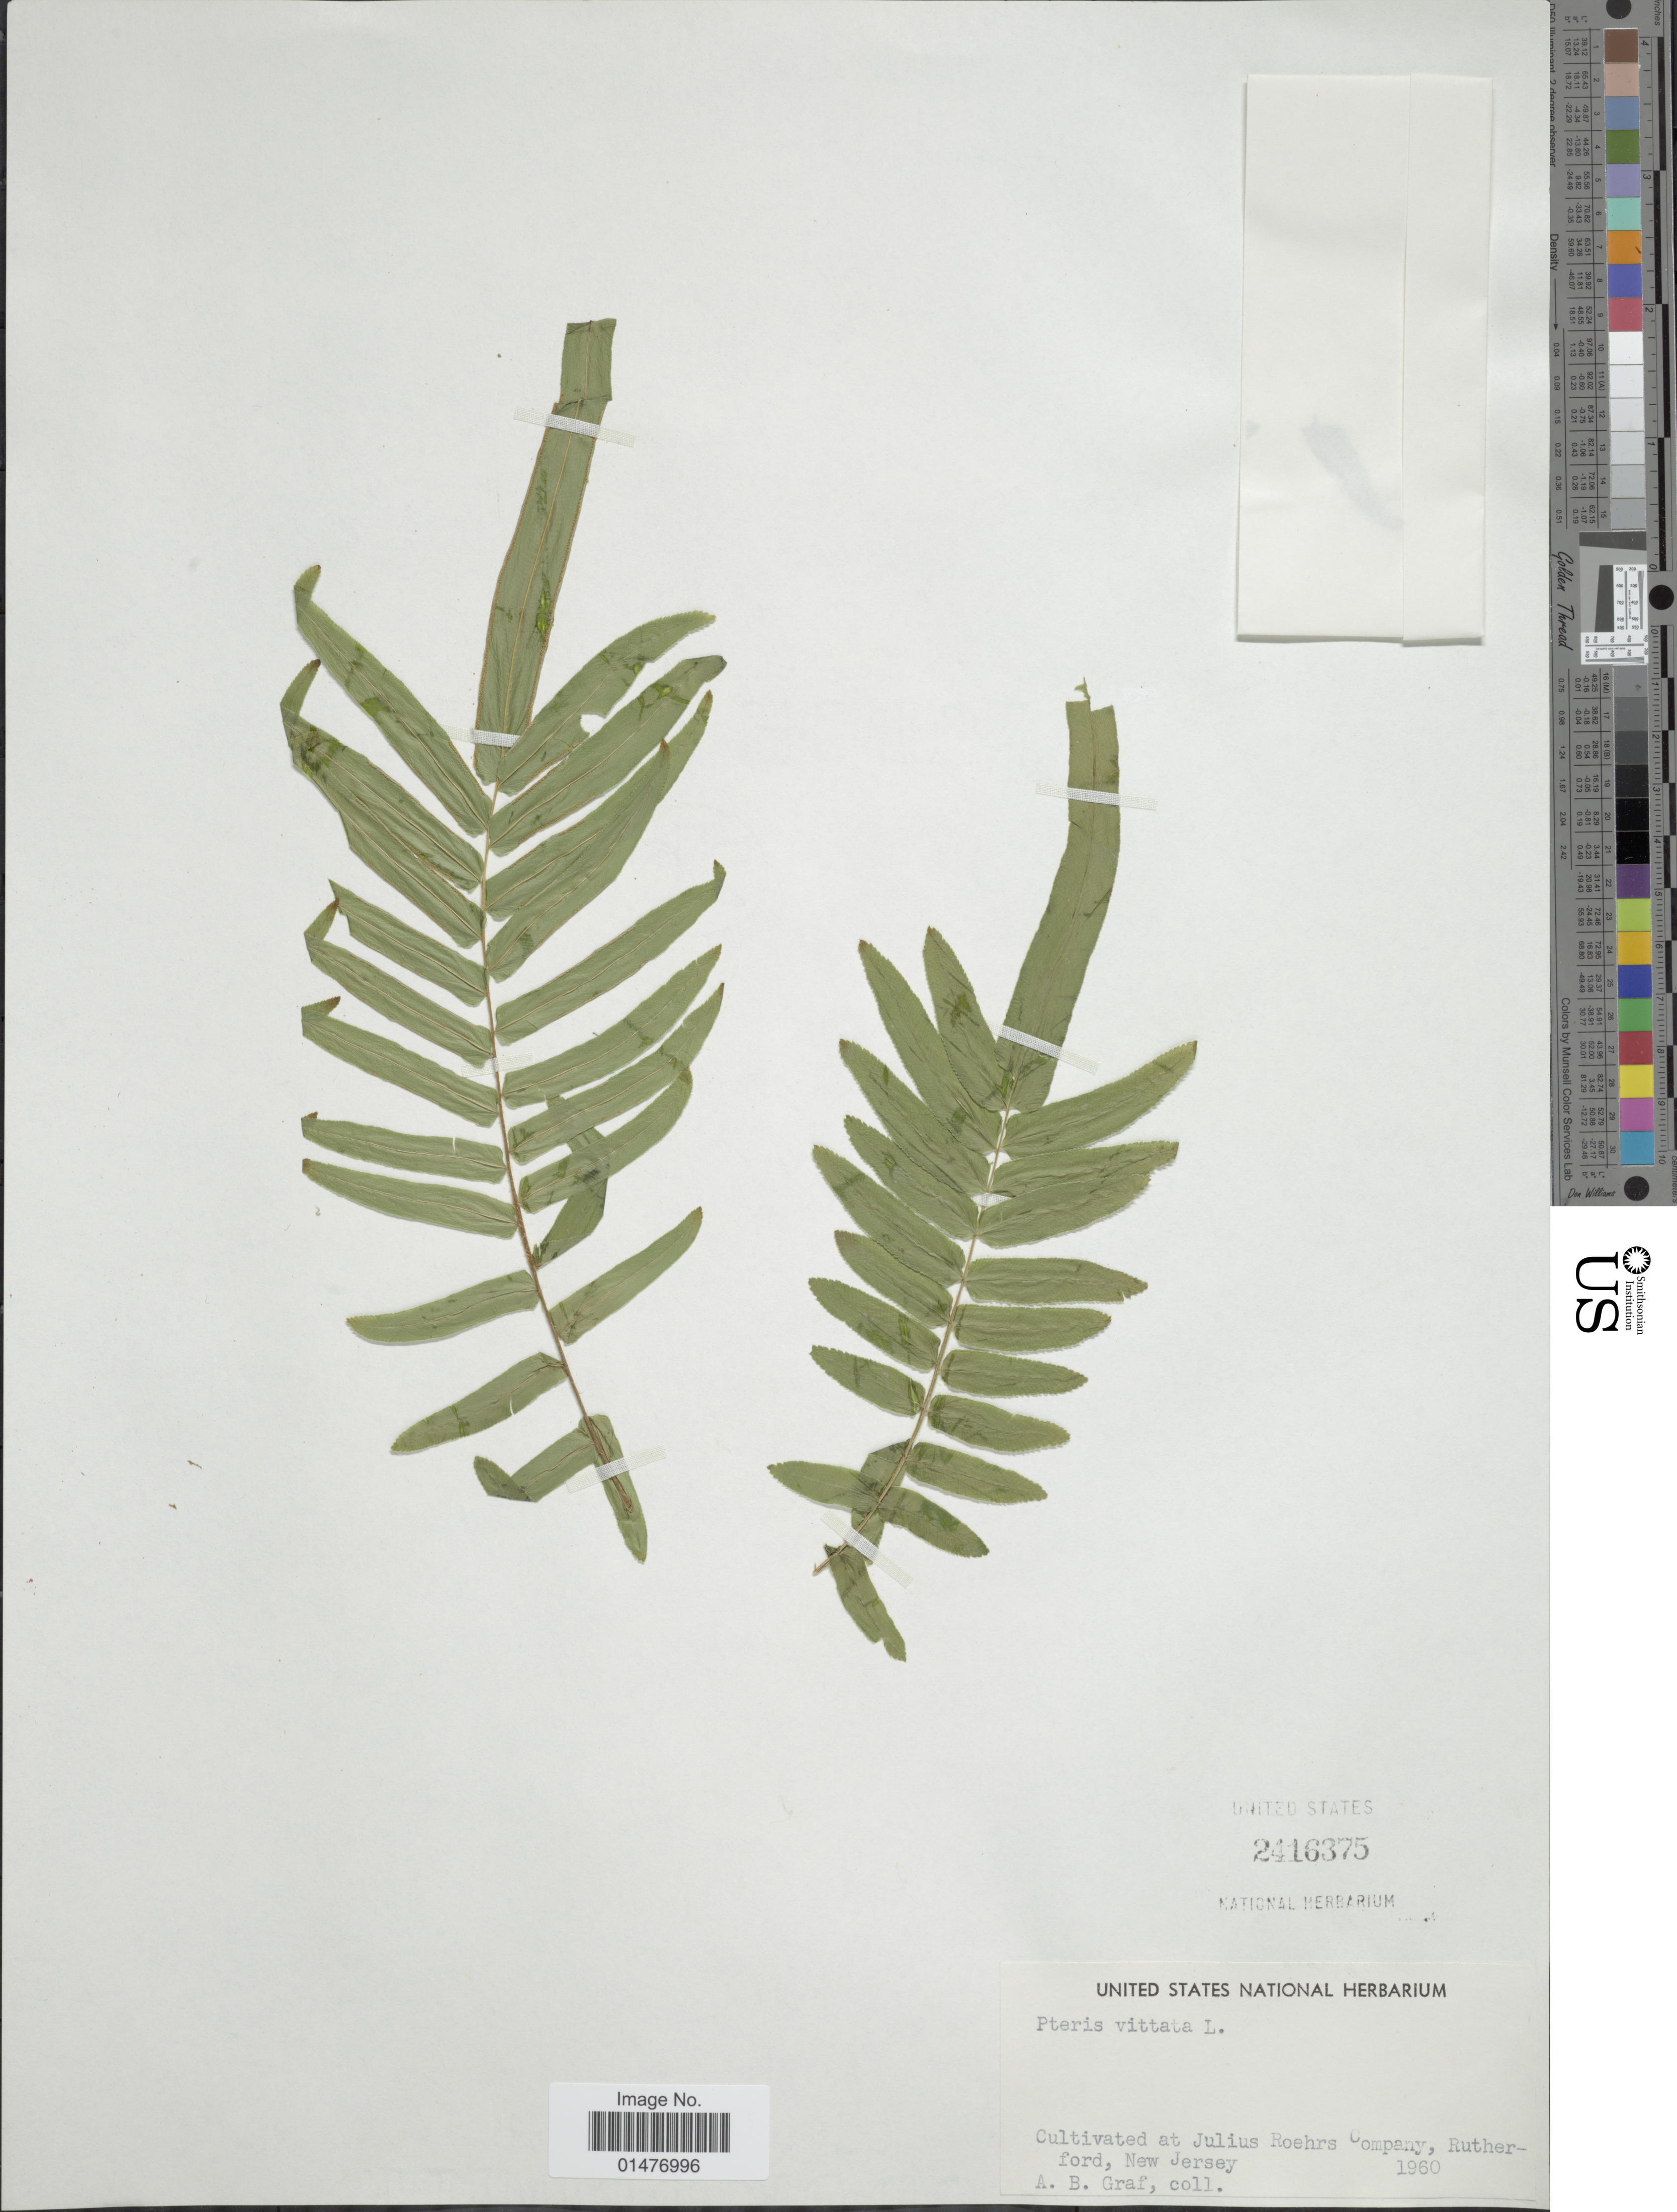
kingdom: Plantae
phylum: Tracheophyta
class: Polypodiopsida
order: Polypodiales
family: Pteridaceae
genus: Pteris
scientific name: Pteris vittata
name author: L.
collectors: A. Graf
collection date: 1960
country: United States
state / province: New Jersey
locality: At Julius roehrs Company, Rutherford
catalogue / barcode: US 2416375